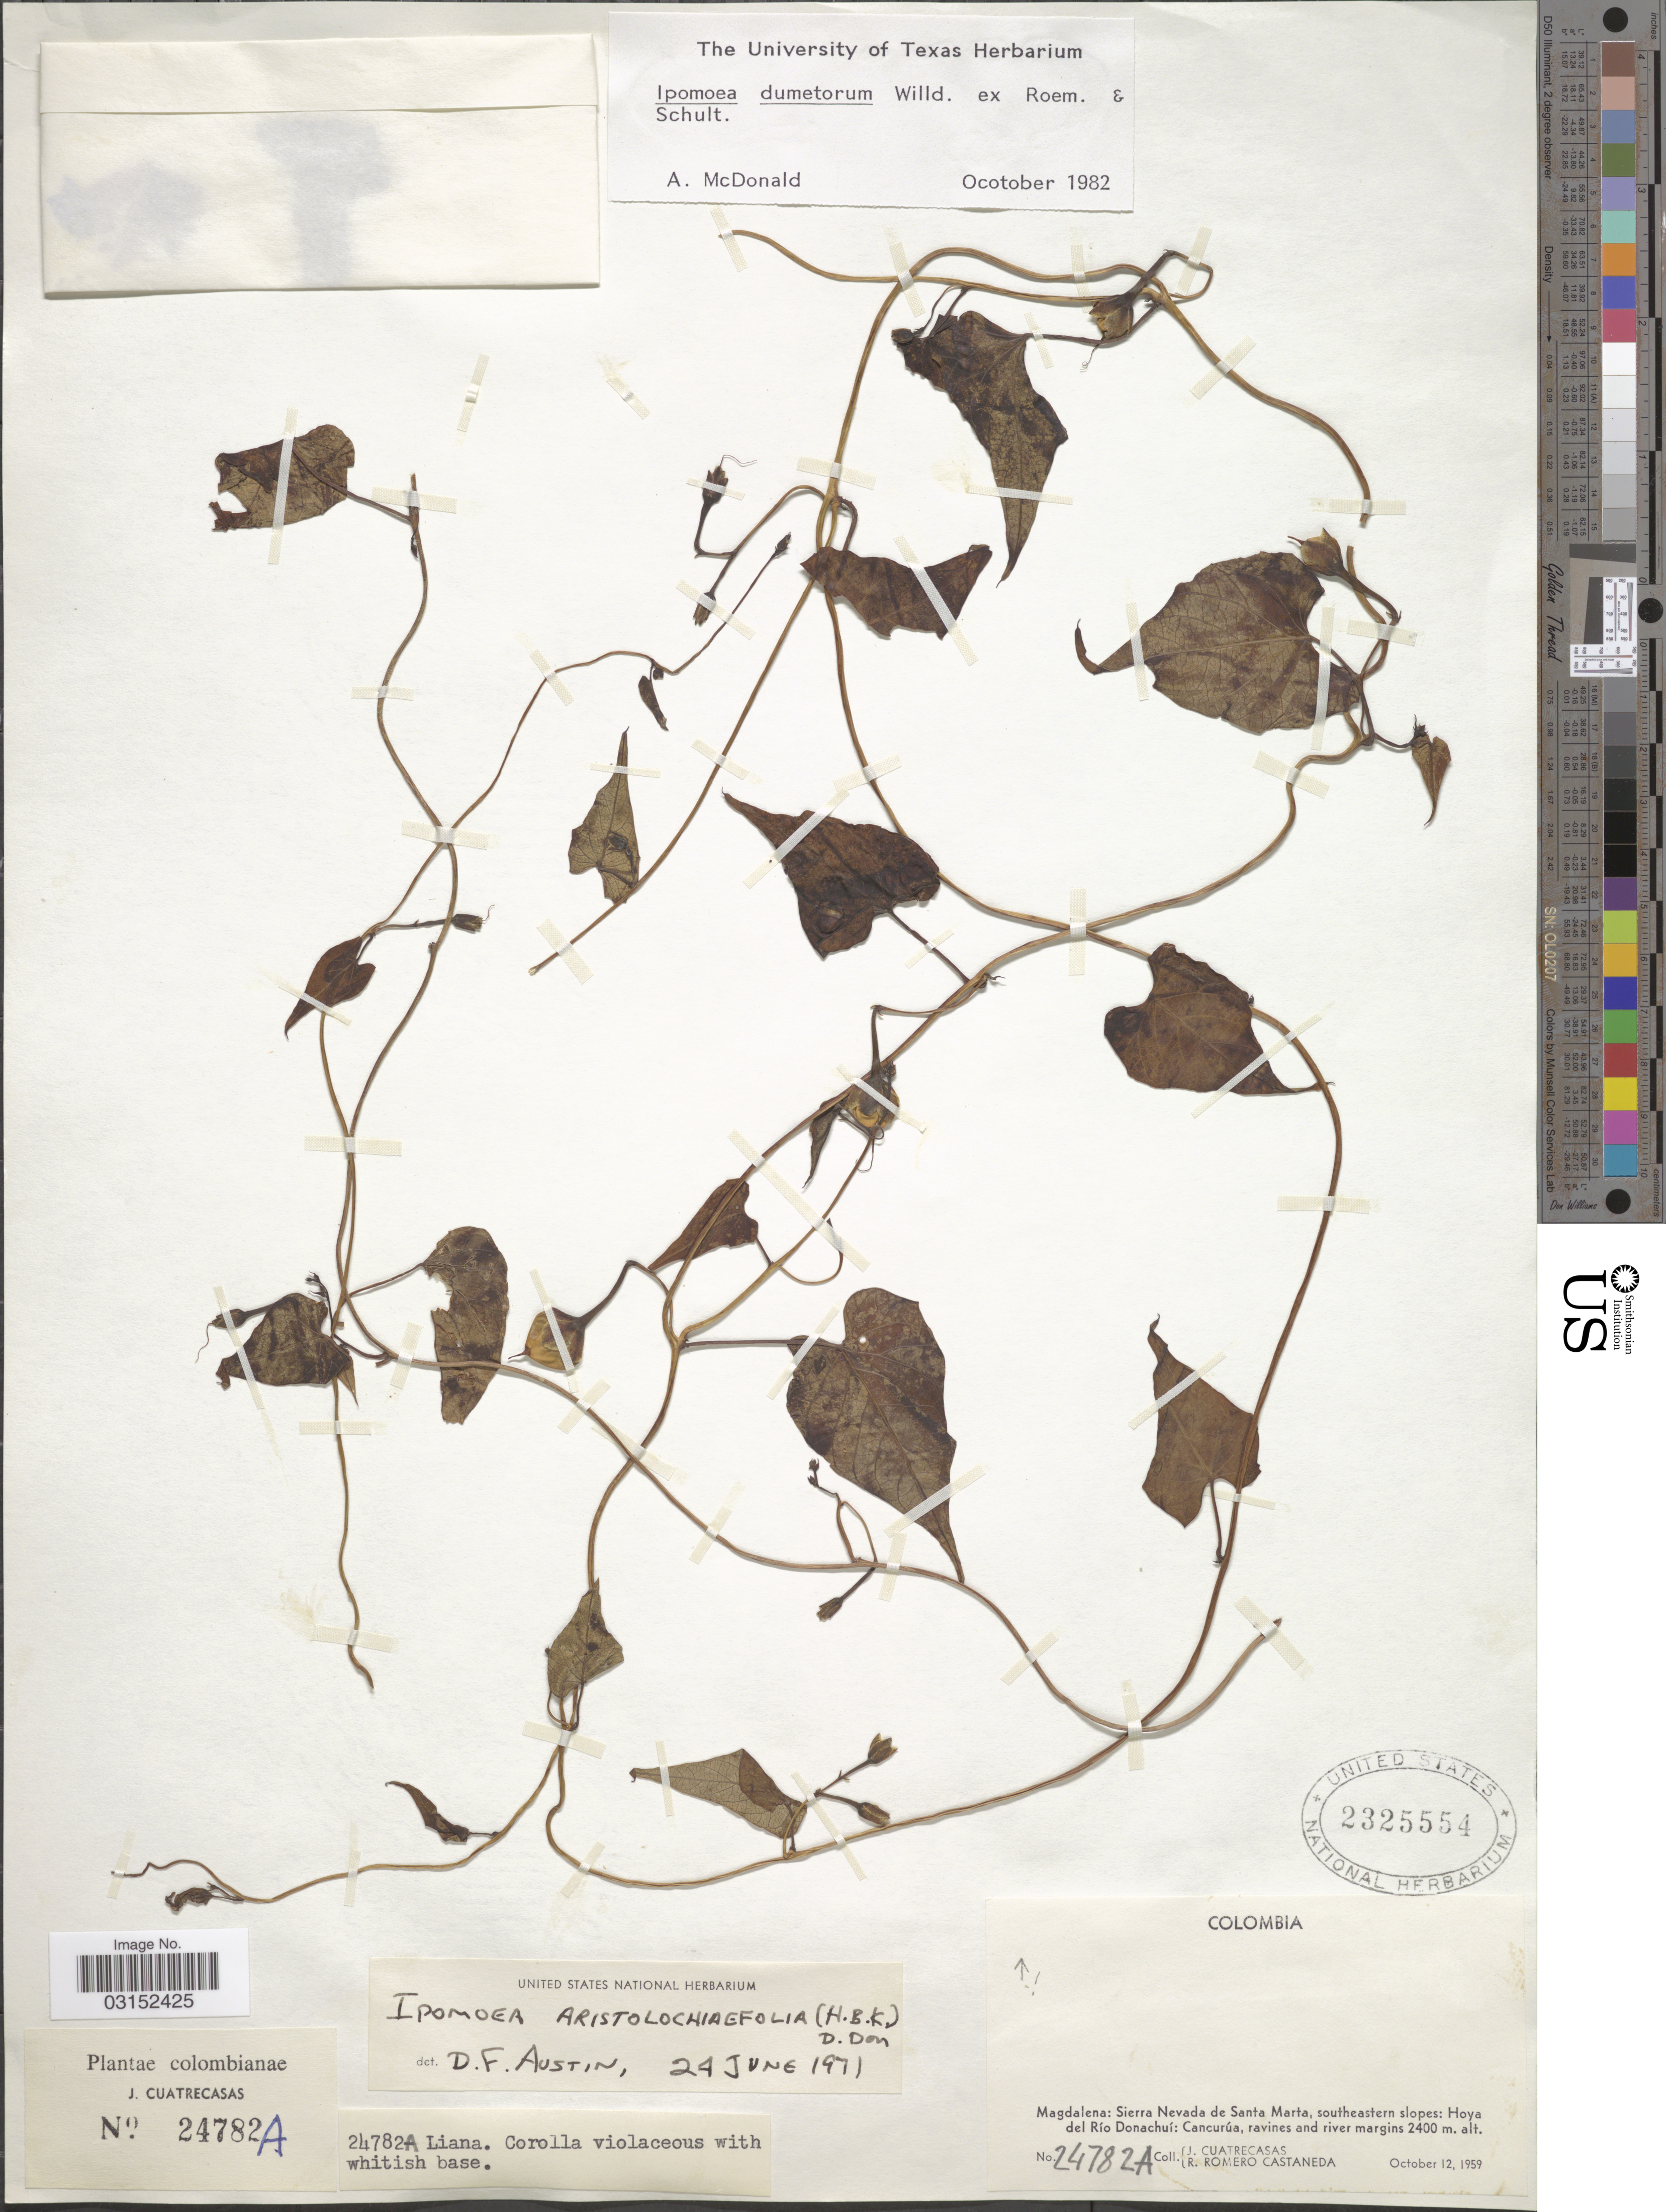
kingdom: Plantae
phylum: Tracheophyta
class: Magnoliopsida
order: Solanales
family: Convolvulaceae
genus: Ipomoea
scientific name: Ipomoea dumetorum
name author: Willd.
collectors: J. Cuatrecasas & R. Romero Castañeda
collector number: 24782A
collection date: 1959-10-12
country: Colombia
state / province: Magdalena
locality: Sierra Nevada de Santa Marta, southeastern slopes: Hoya del Río Donachuí: Cancurúa, ravines and river margins.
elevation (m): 2400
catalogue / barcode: US 2325554